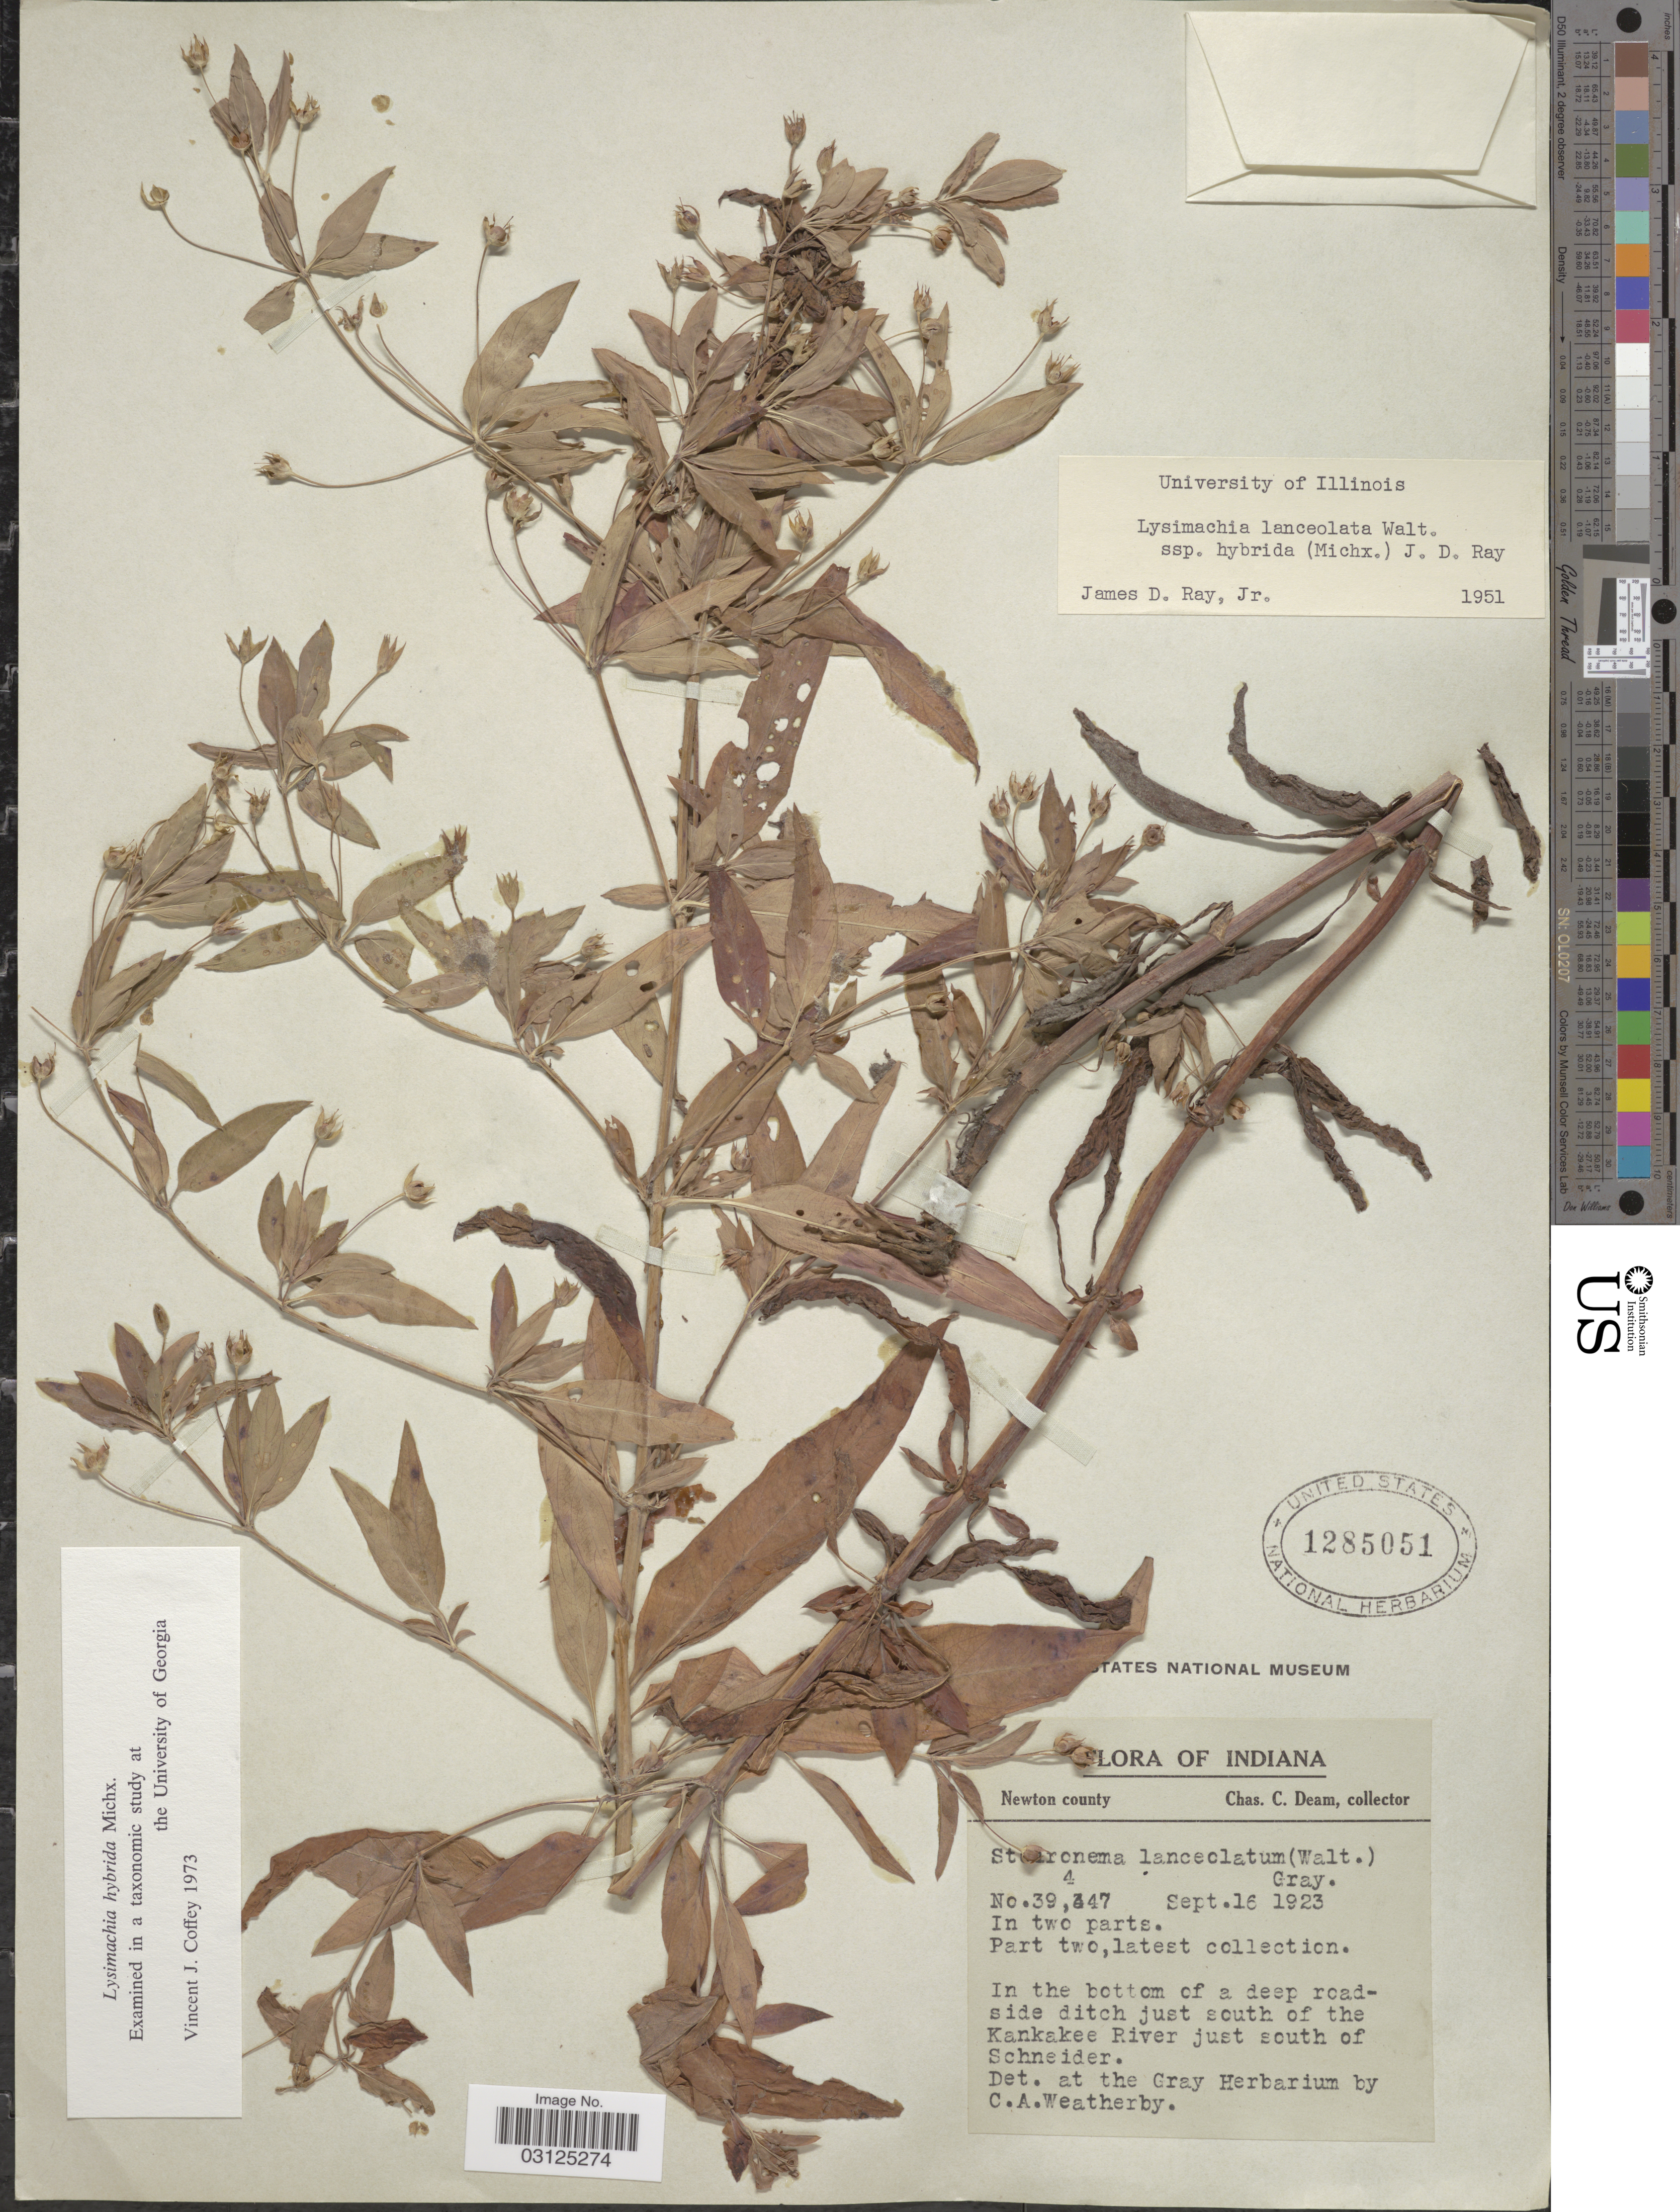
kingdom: Plantae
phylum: Tracheophyta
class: Magnoliopsida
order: Ericales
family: Primulaceae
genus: Lysimachia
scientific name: Lysimachia hybrida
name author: Michx.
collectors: C. C. Deam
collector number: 39447*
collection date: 1923-09-16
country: United States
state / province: Indiana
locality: Newton County. In the bottom of a deep roadside ditch just south of the Kakakee River just south of Schneider.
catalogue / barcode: US 1285051